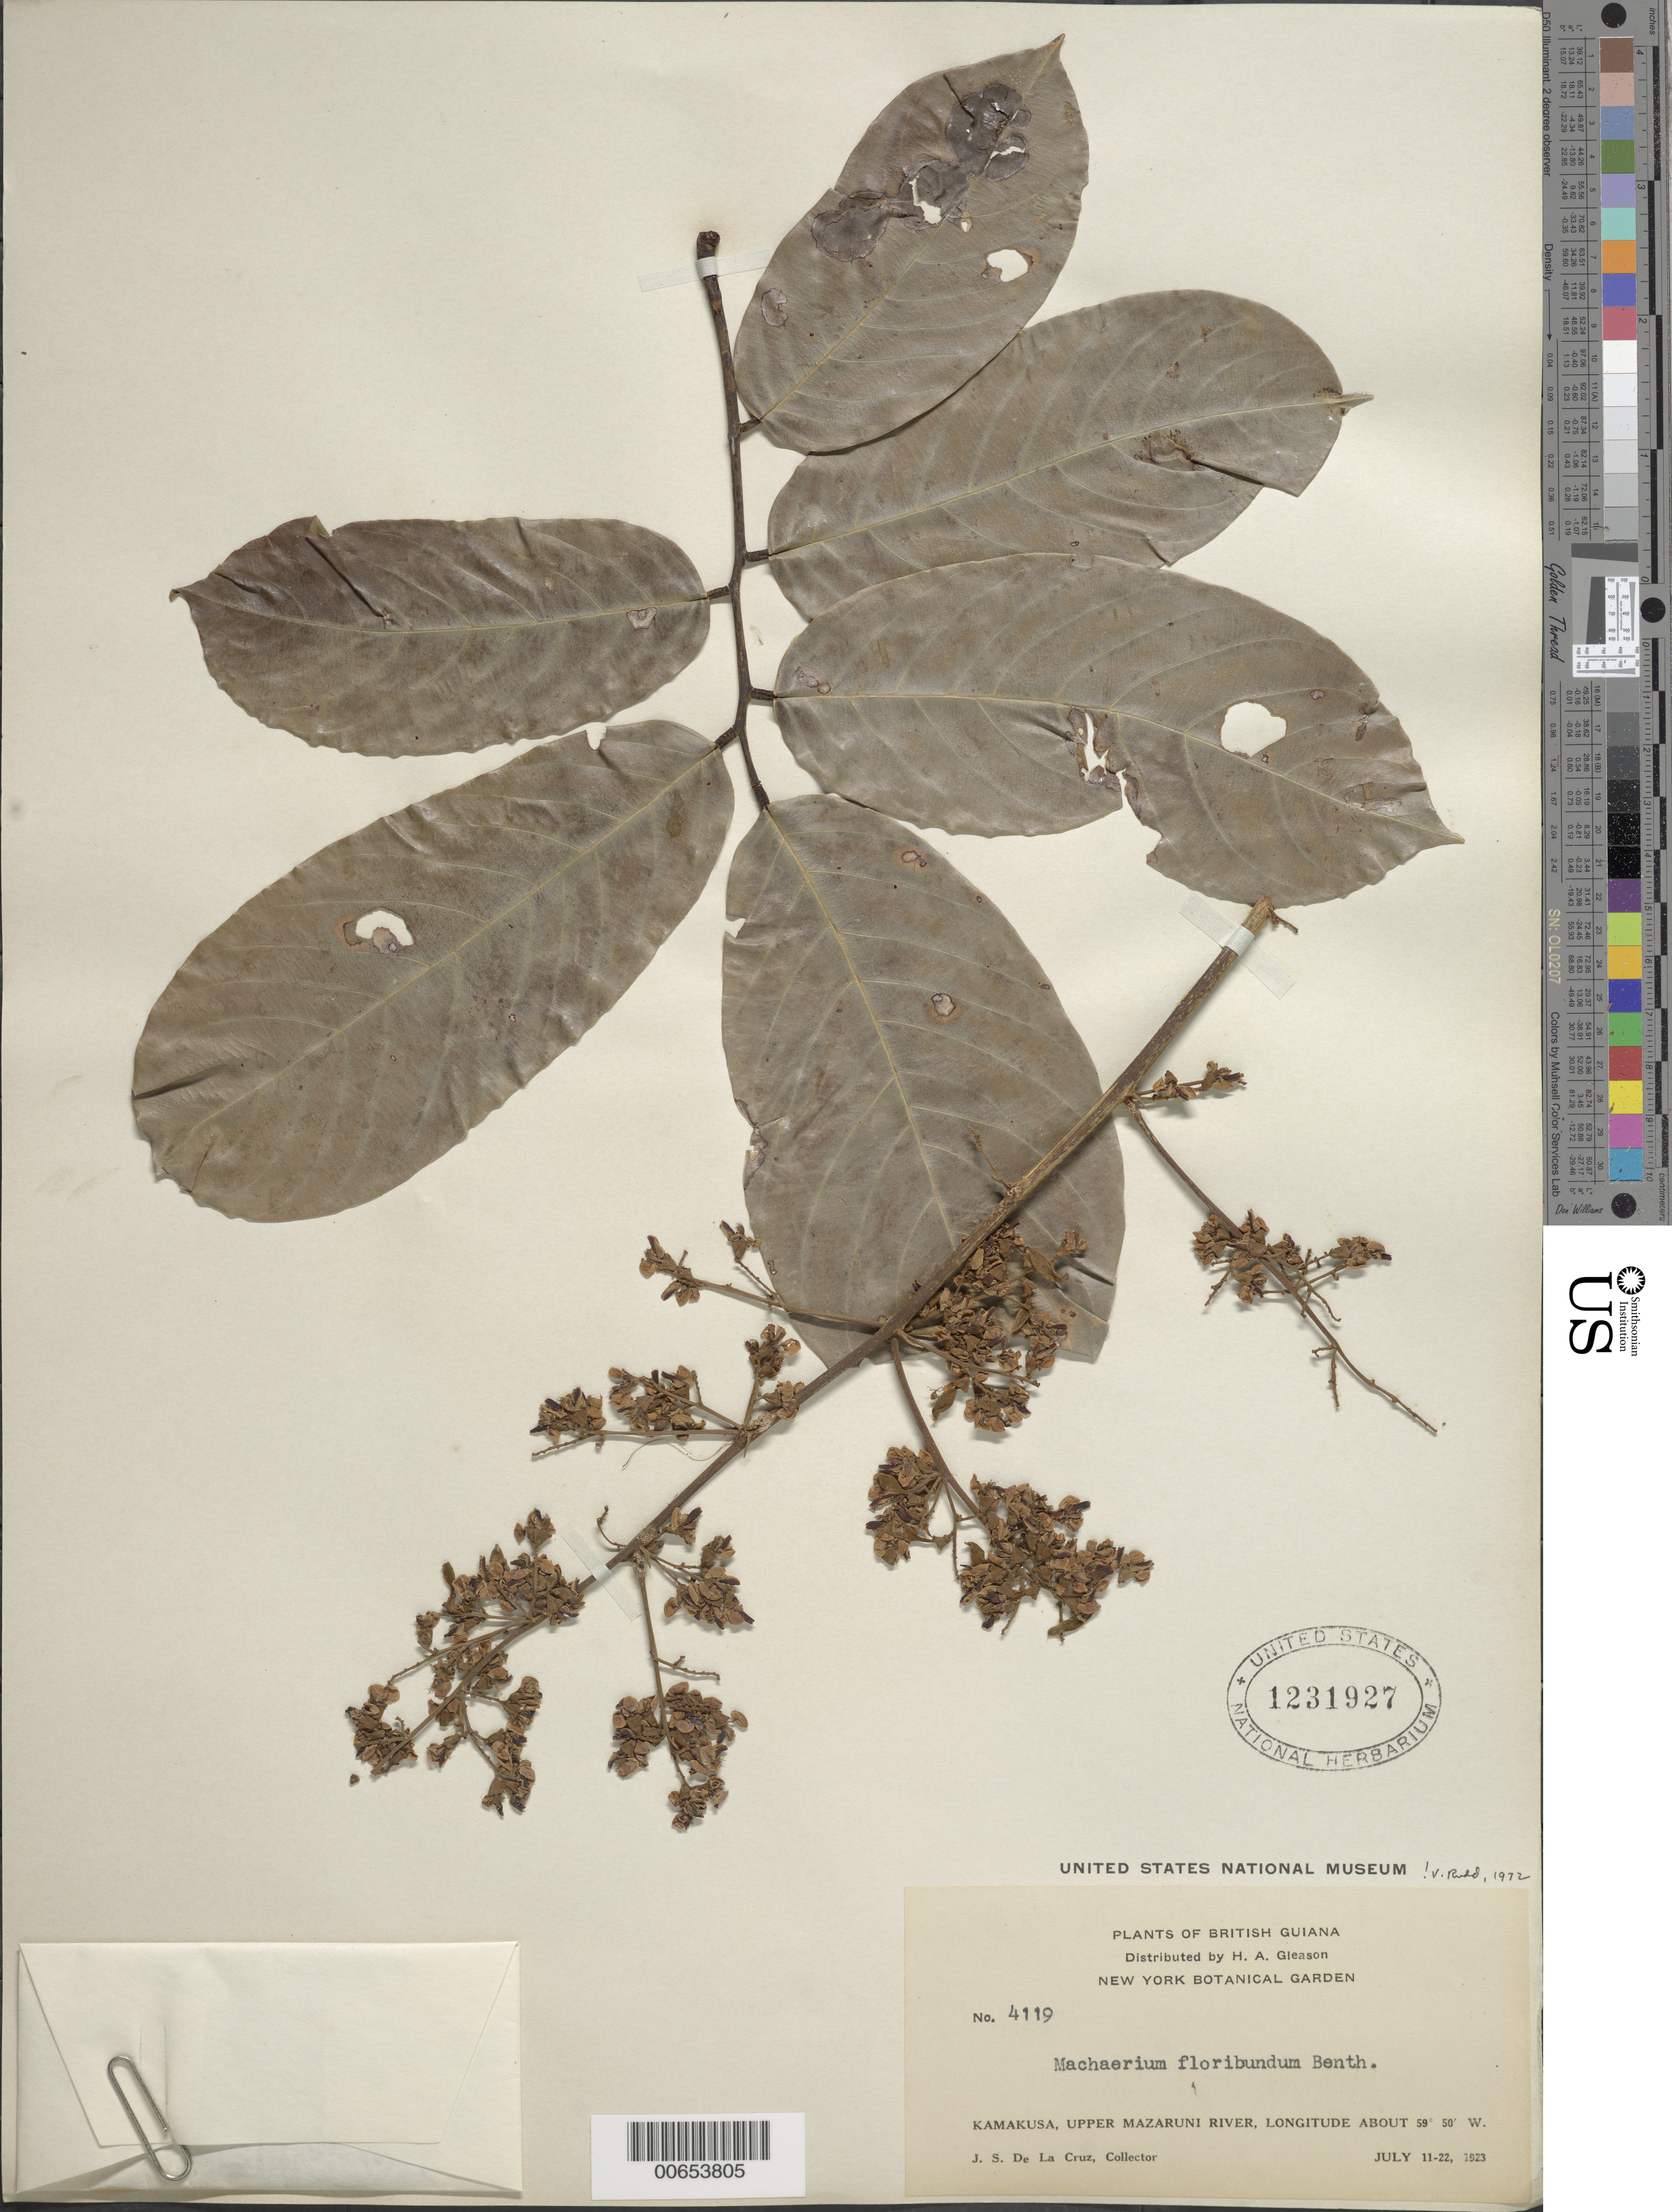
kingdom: Plantae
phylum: Tracheophyta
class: Magnoliopsida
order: Fabales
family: Fabaceae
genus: Machaerium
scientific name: Machaerium floribundum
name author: Benth.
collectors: J. S. de la Cruz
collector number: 4119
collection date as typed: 11-Jul-23 to 22-Jul-23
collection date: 1923-07-11/1923-07-22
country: Guyana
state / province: Cuyuni-Mazaruni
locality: Kamakusa, Upper Mazaruni R.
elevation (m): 100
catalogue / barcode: US 1231927